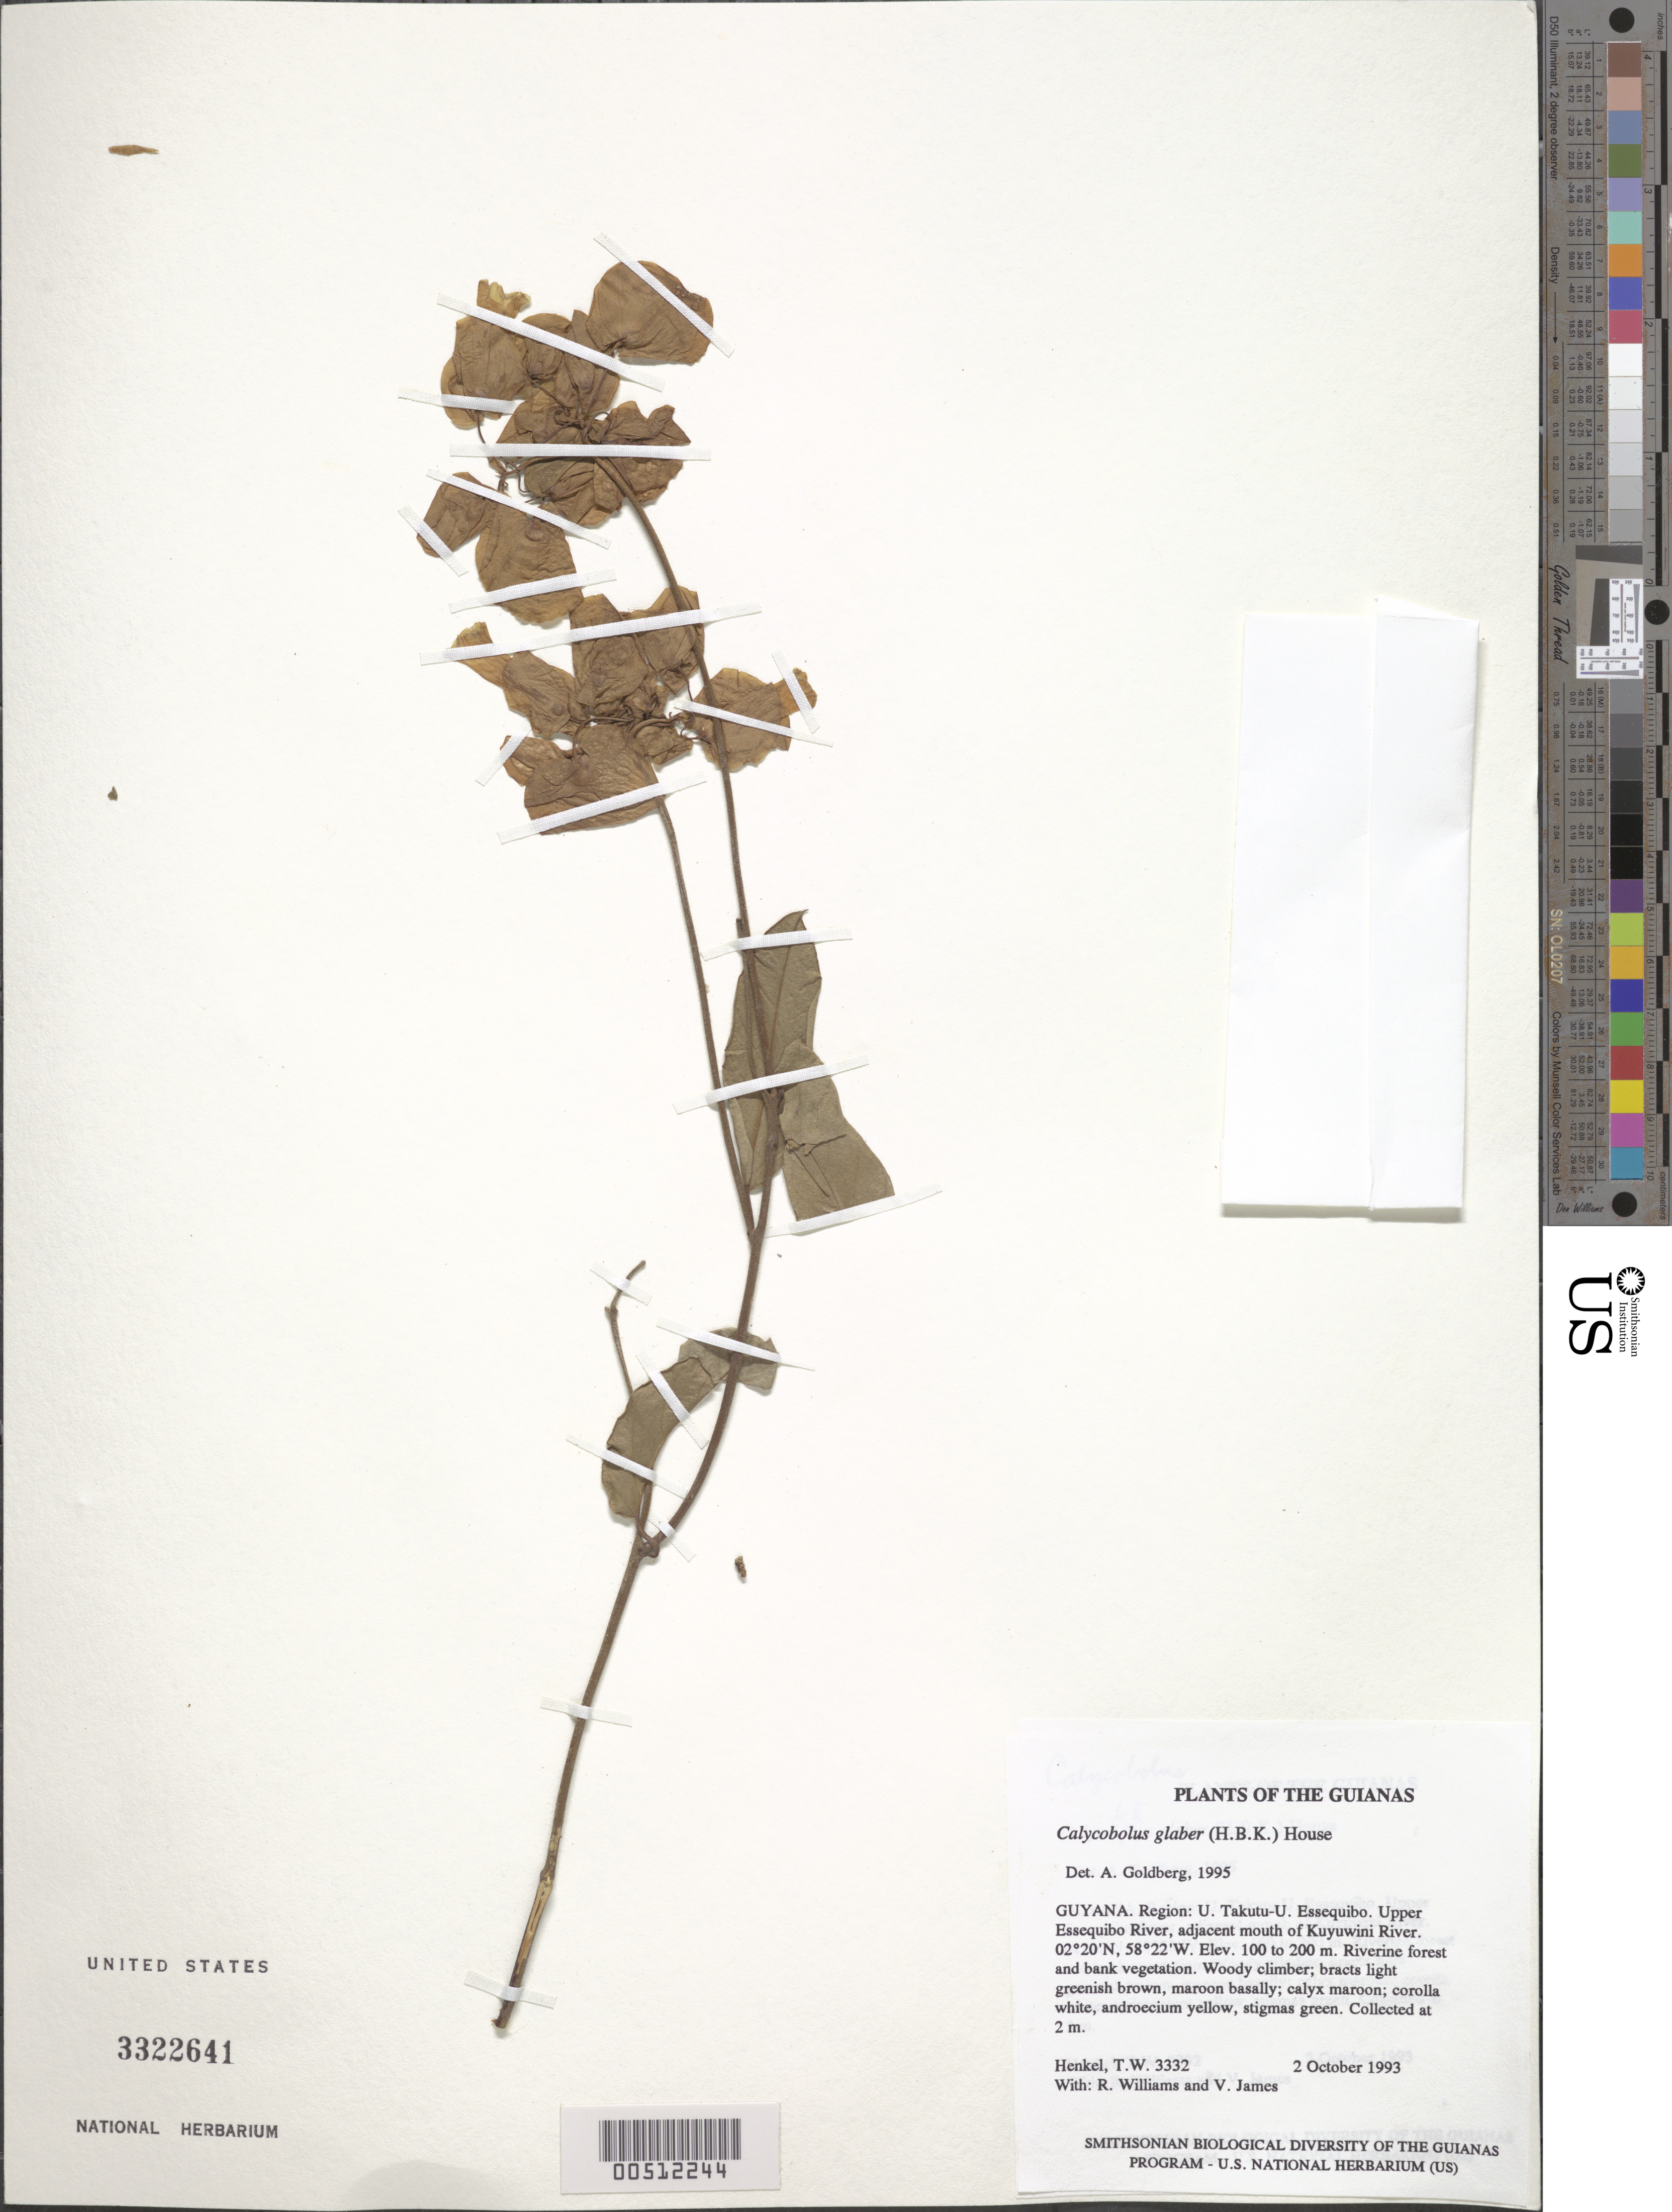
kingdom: Plantae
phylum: Tracheophyta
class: Magnoliopsida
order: Solanales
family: Convolvulaceae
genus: Calycobolus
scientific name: Calycobolus glaber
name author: (Kunth) House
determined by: Goldberg, Aaron, (US), NMNH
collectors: T. Henkel, R. Williams & V. James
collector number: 3332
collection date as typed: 2 October 1993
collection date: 1993-10-02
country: Guyana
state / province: U. Takutu-U. Essequibo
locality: Upper Essequibo River, adjacent mouth of Kuyuwini River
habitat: Riverine forest and bank vegetation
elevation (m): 100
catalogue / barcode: US 3322641